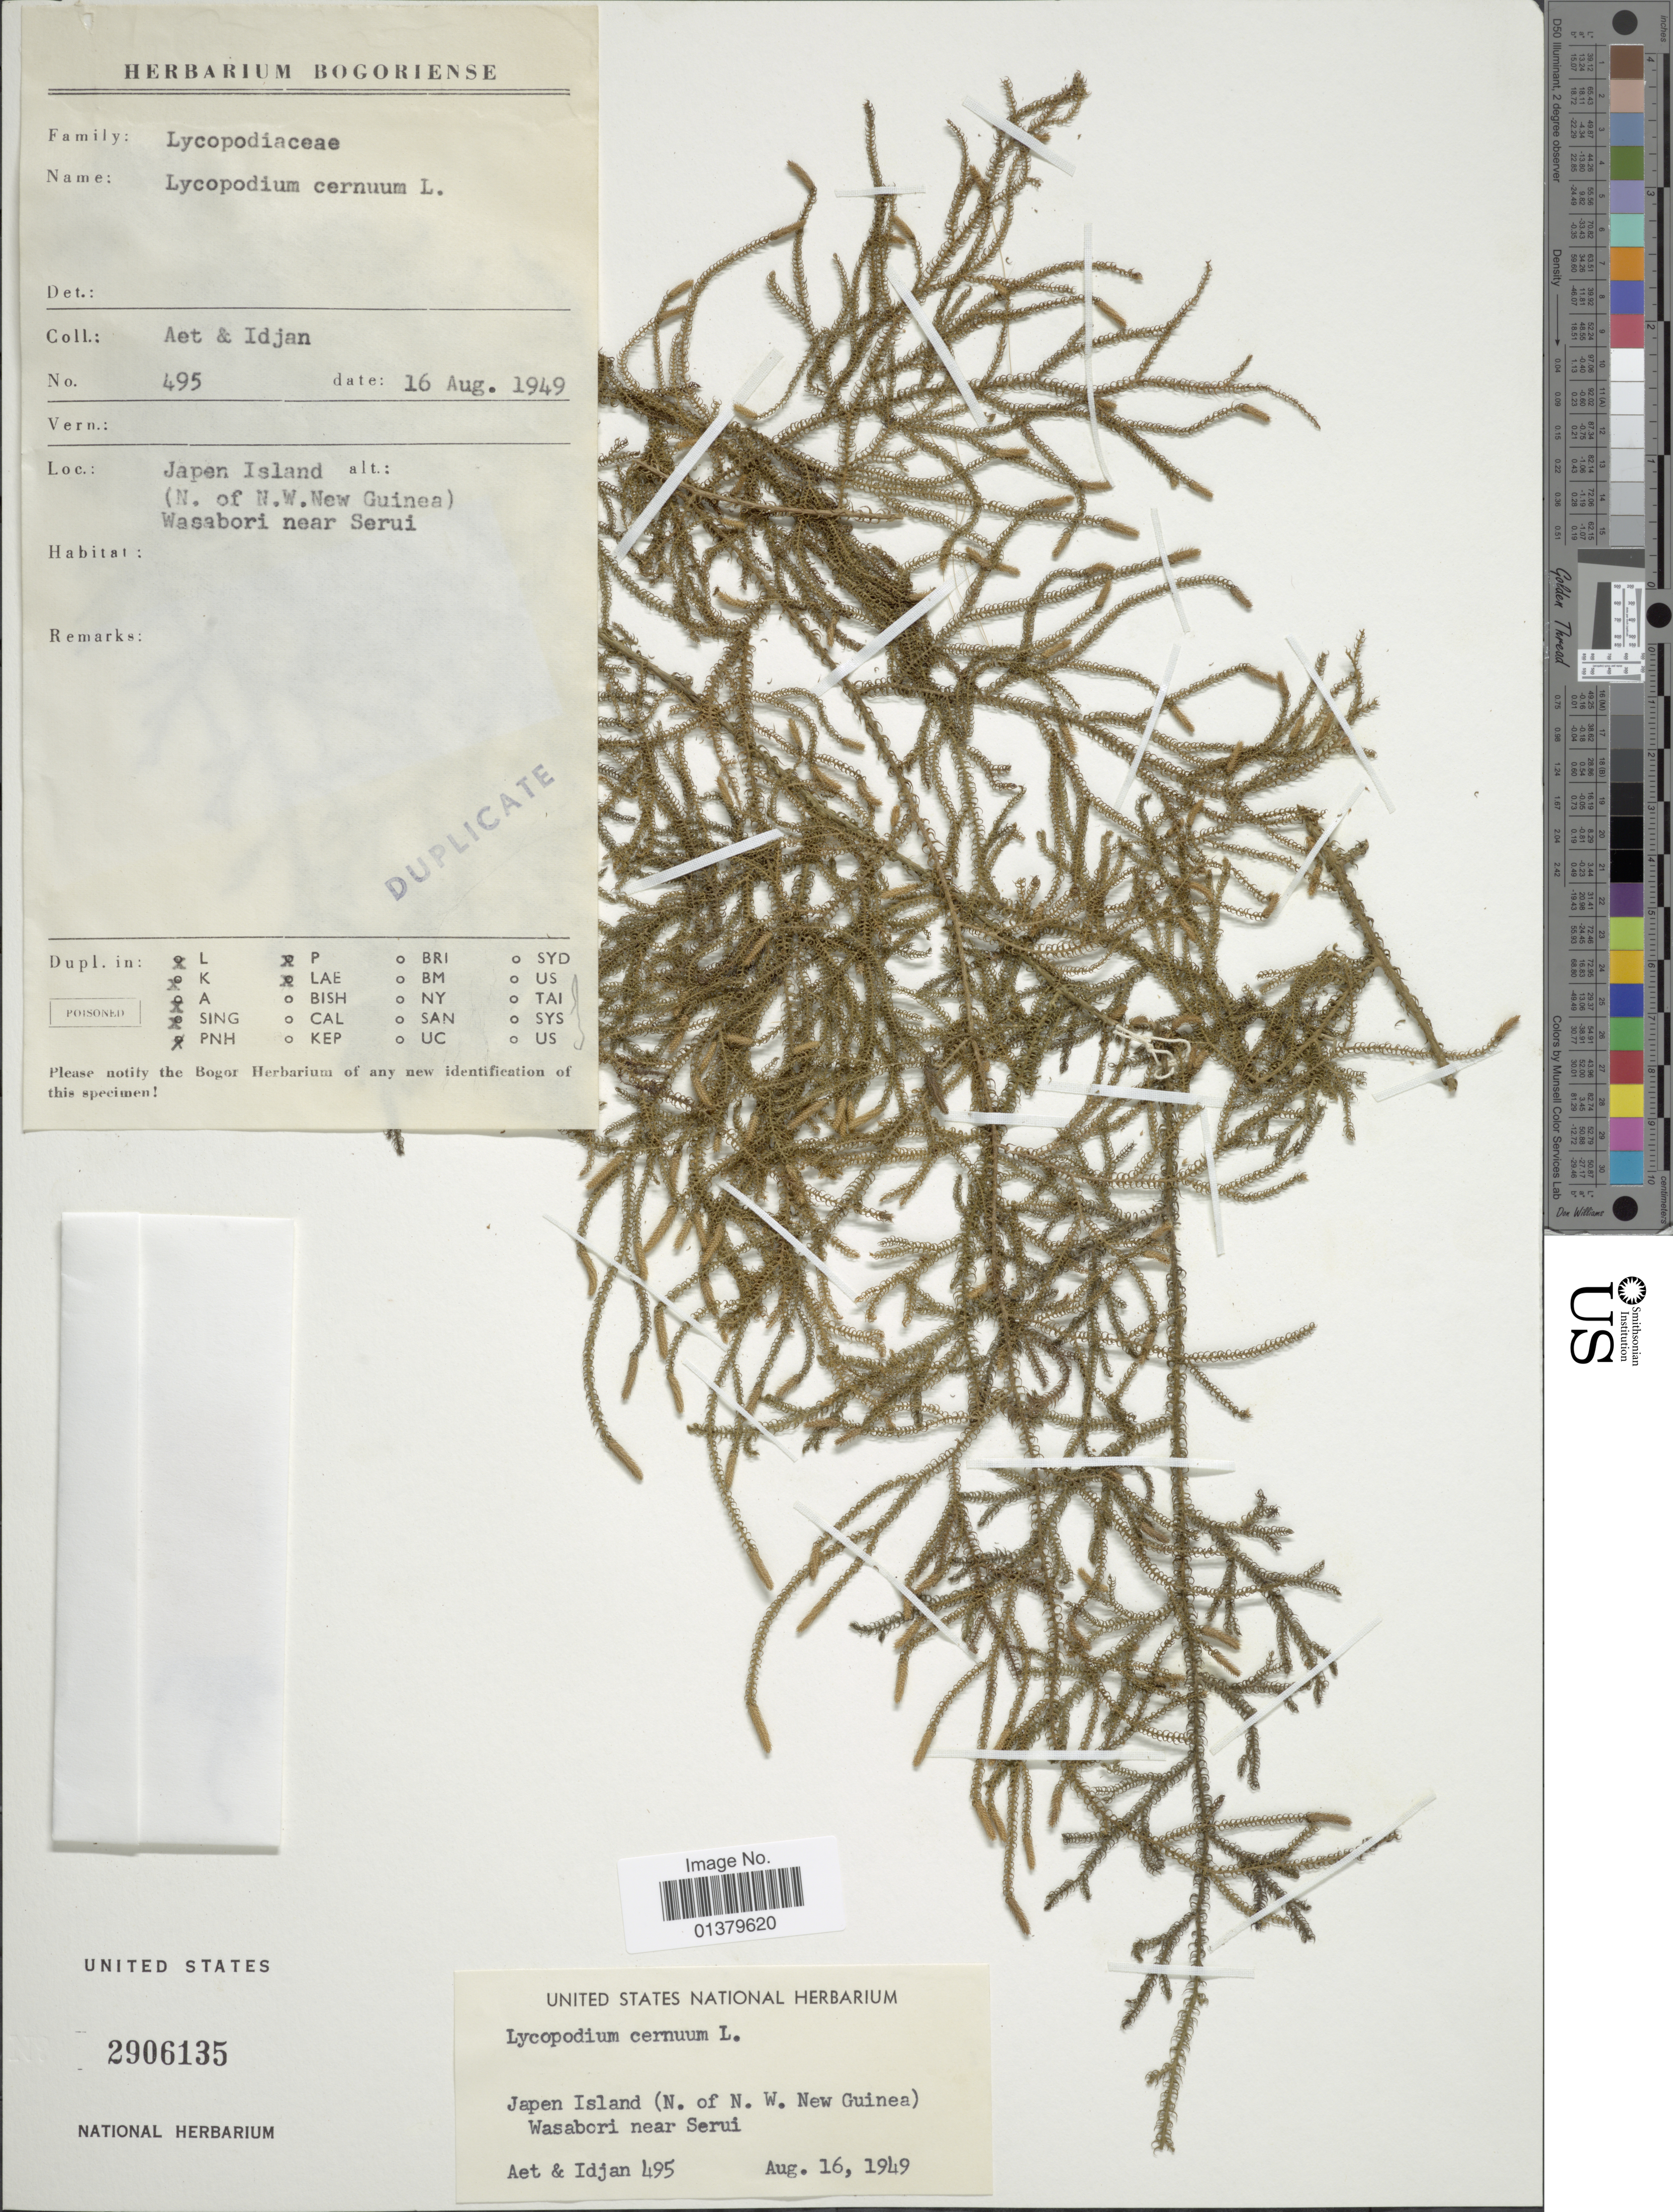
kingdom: Plantae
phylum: Tracheophyta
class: Lycopodiopsida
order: Lycopodiales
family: Lycopodiaceae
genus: Palhinhaea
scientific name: Palhinhaea cernua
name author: (L.) Vasc. & Franco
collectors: -- Aet & -. Idjan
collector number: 495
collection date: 1949-08-16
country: Indonesia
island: New Guinea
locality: Japen Island (N. of N.W. New Guinea) Wasabori near Serui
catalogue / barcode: US 2906135